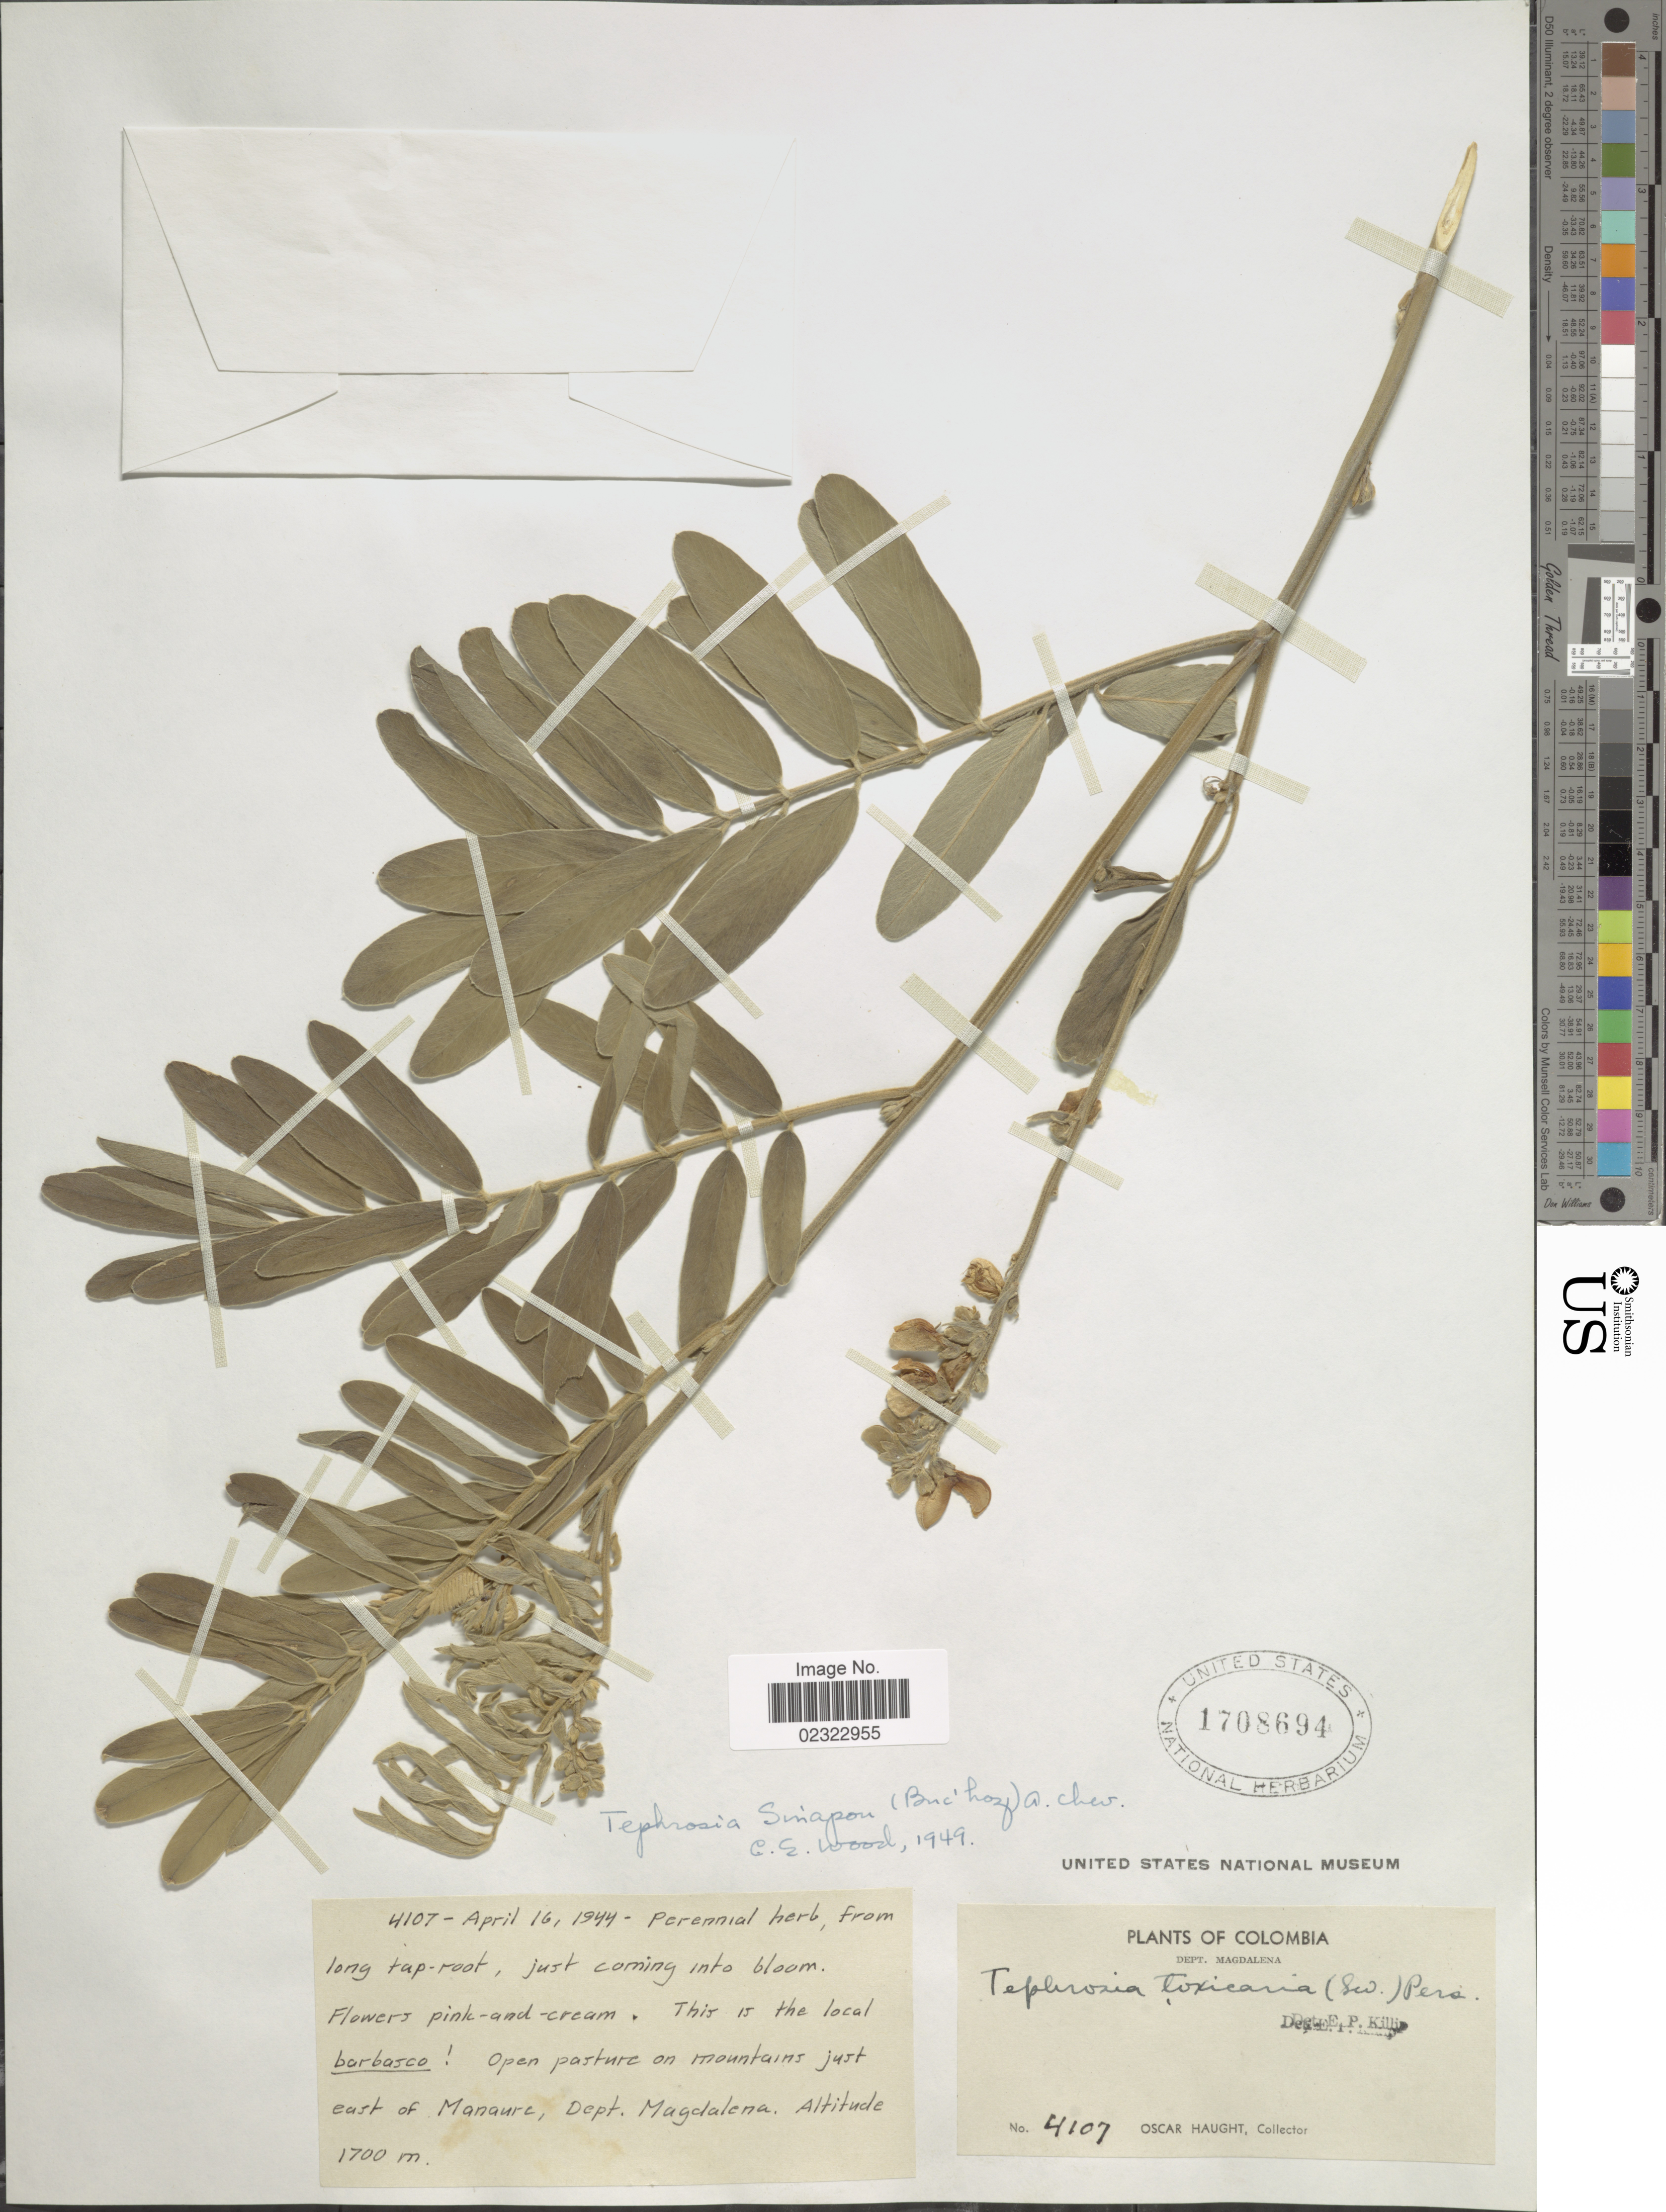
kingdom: Plantae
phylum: Tracheophyta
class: Magnoliopsida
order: Fabales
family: Fabaceae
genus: Tephrosia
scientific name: Tephrosia sinapou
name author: (Buc'hoz) A. Chev.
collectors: O. L. Haught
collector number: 4107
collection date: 1944-04-16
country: Colombia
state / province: Magdalena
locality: Dept. Magdalena, East of Manaure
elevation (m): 1700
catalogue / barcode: US 1708694